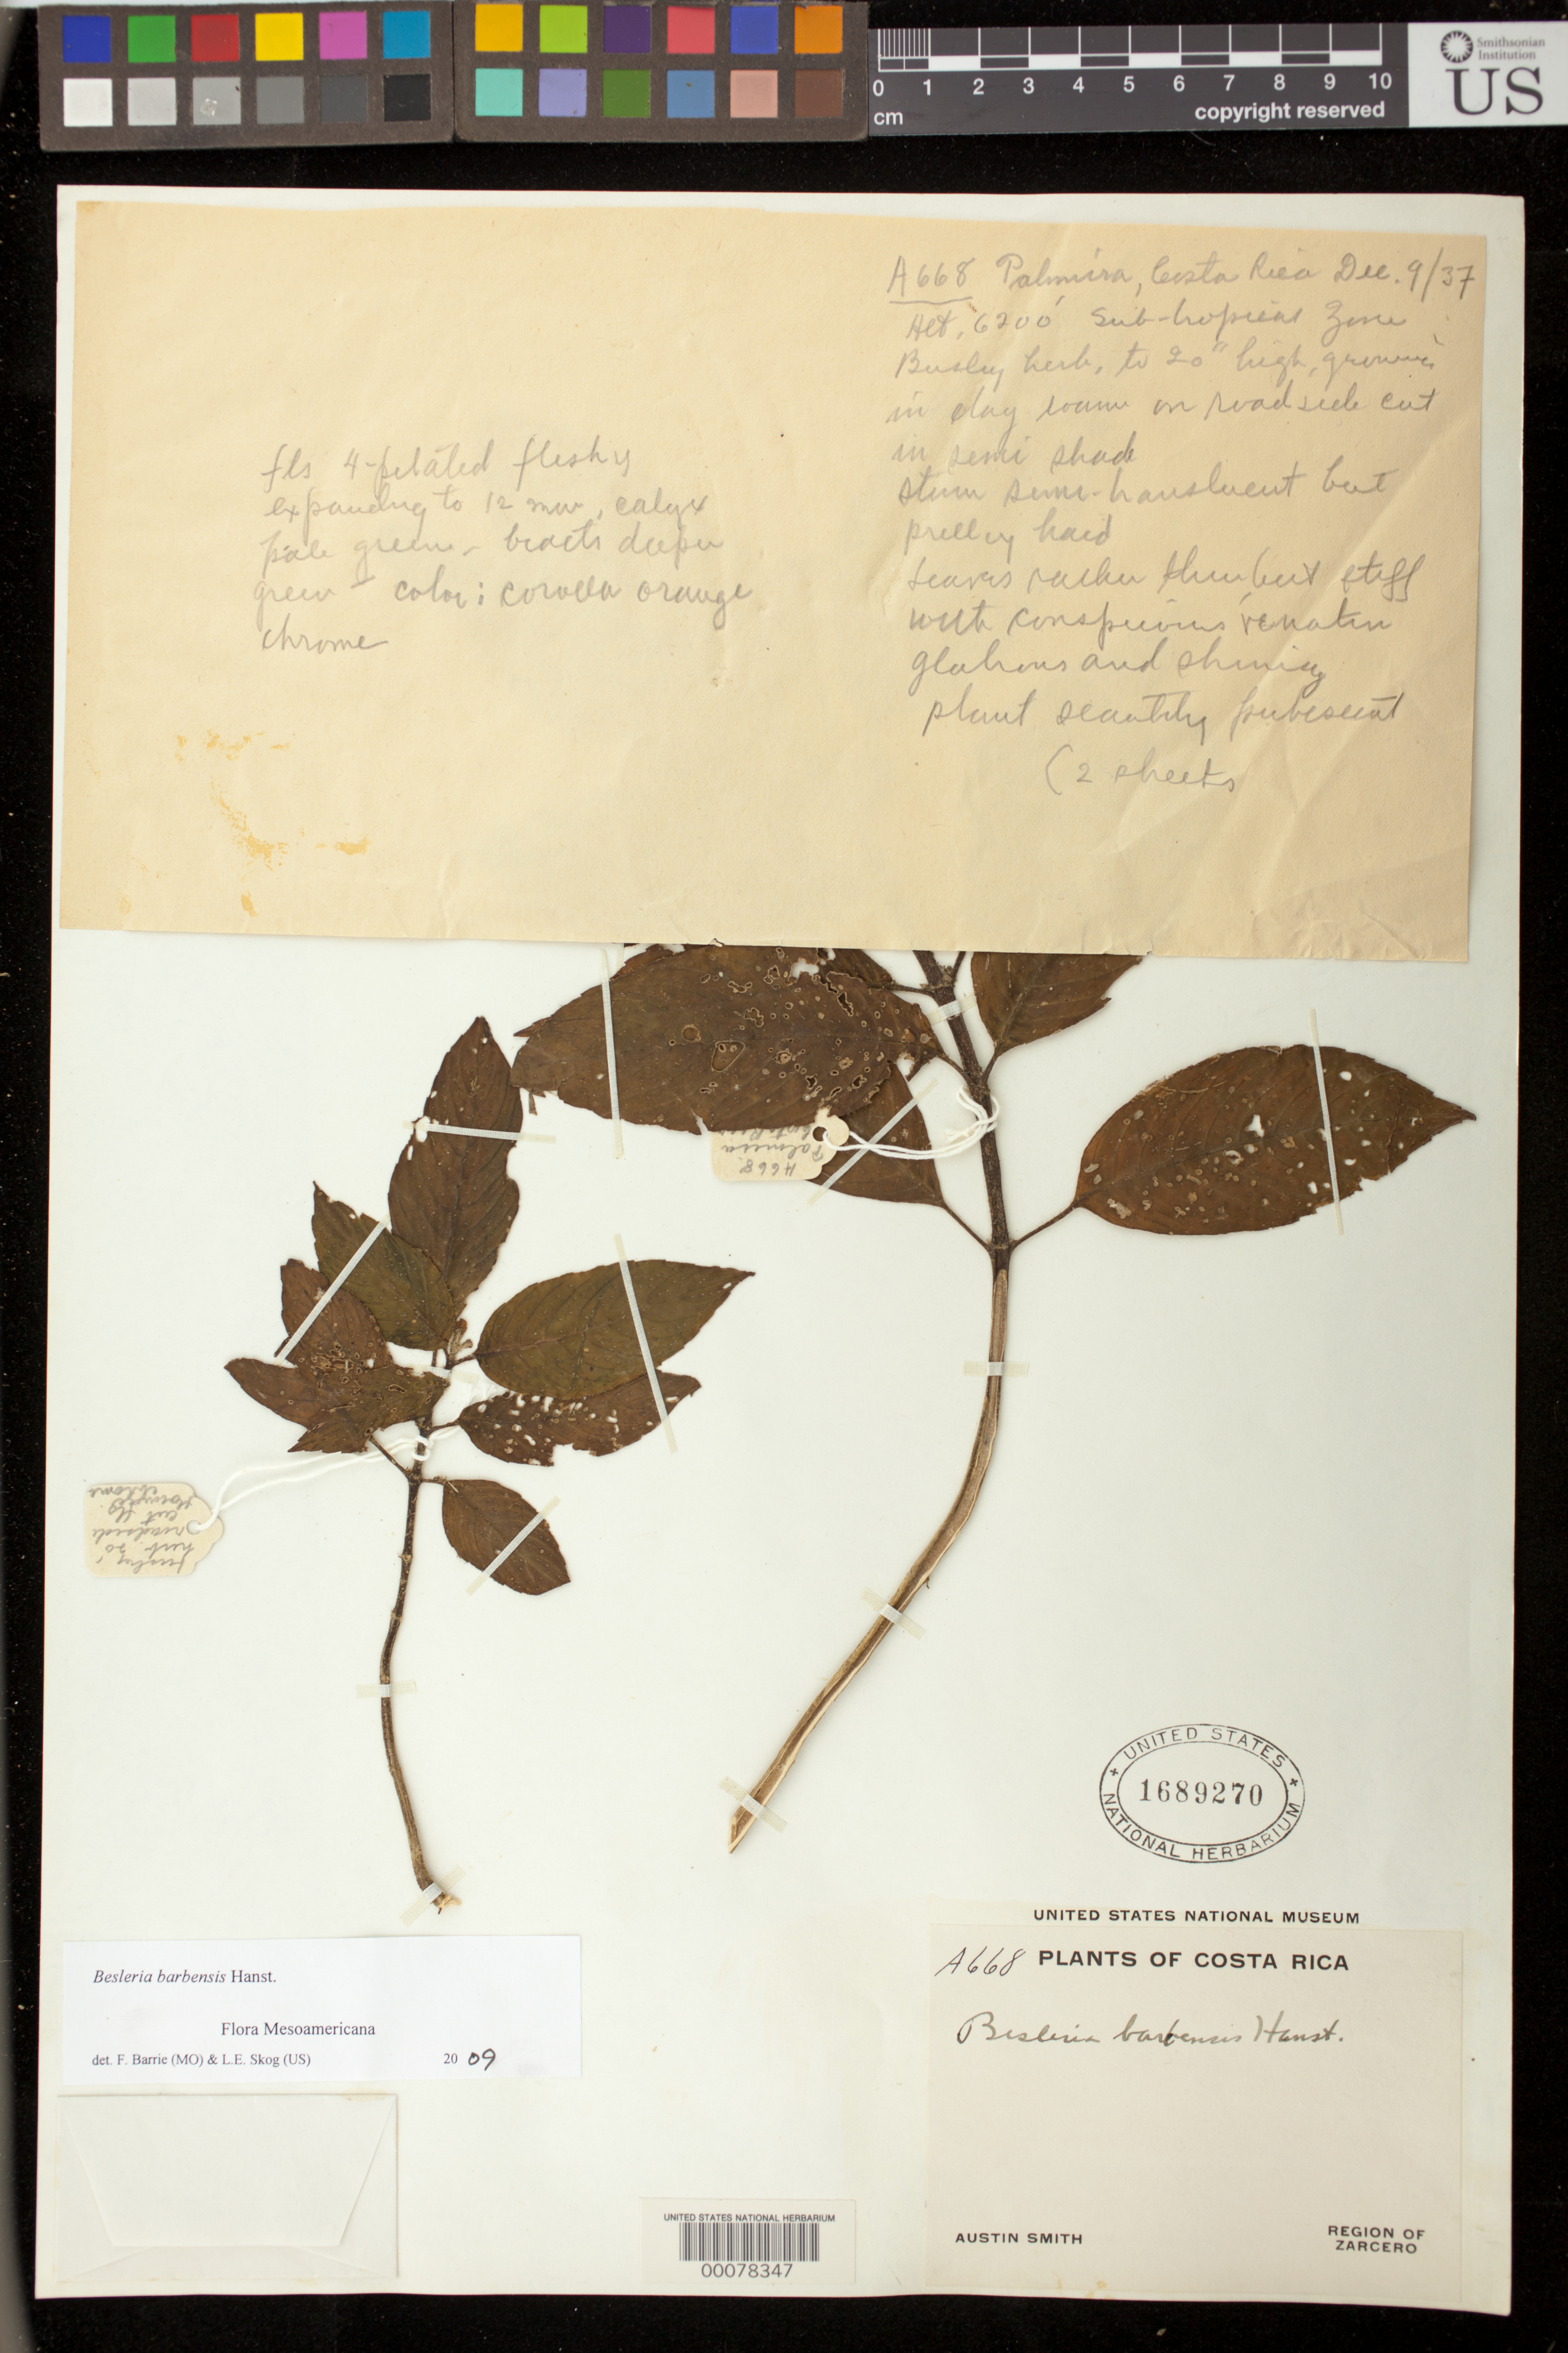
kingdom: Plantae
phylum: Tracheophyta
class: Magnoliopsida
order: Lamiales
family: Gesneriaceae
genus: Besleria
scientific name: Besleria barbensis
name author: Hanst.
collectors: Aust P. Smith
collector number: A 668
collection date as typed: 09 Dec 1937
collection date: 1937-12-09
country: Costa Rica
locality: Palmira, region of Zarcero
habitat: Growing in clay loam on roadside cut in semi-shade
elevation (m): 1890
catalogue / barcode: US 1689270